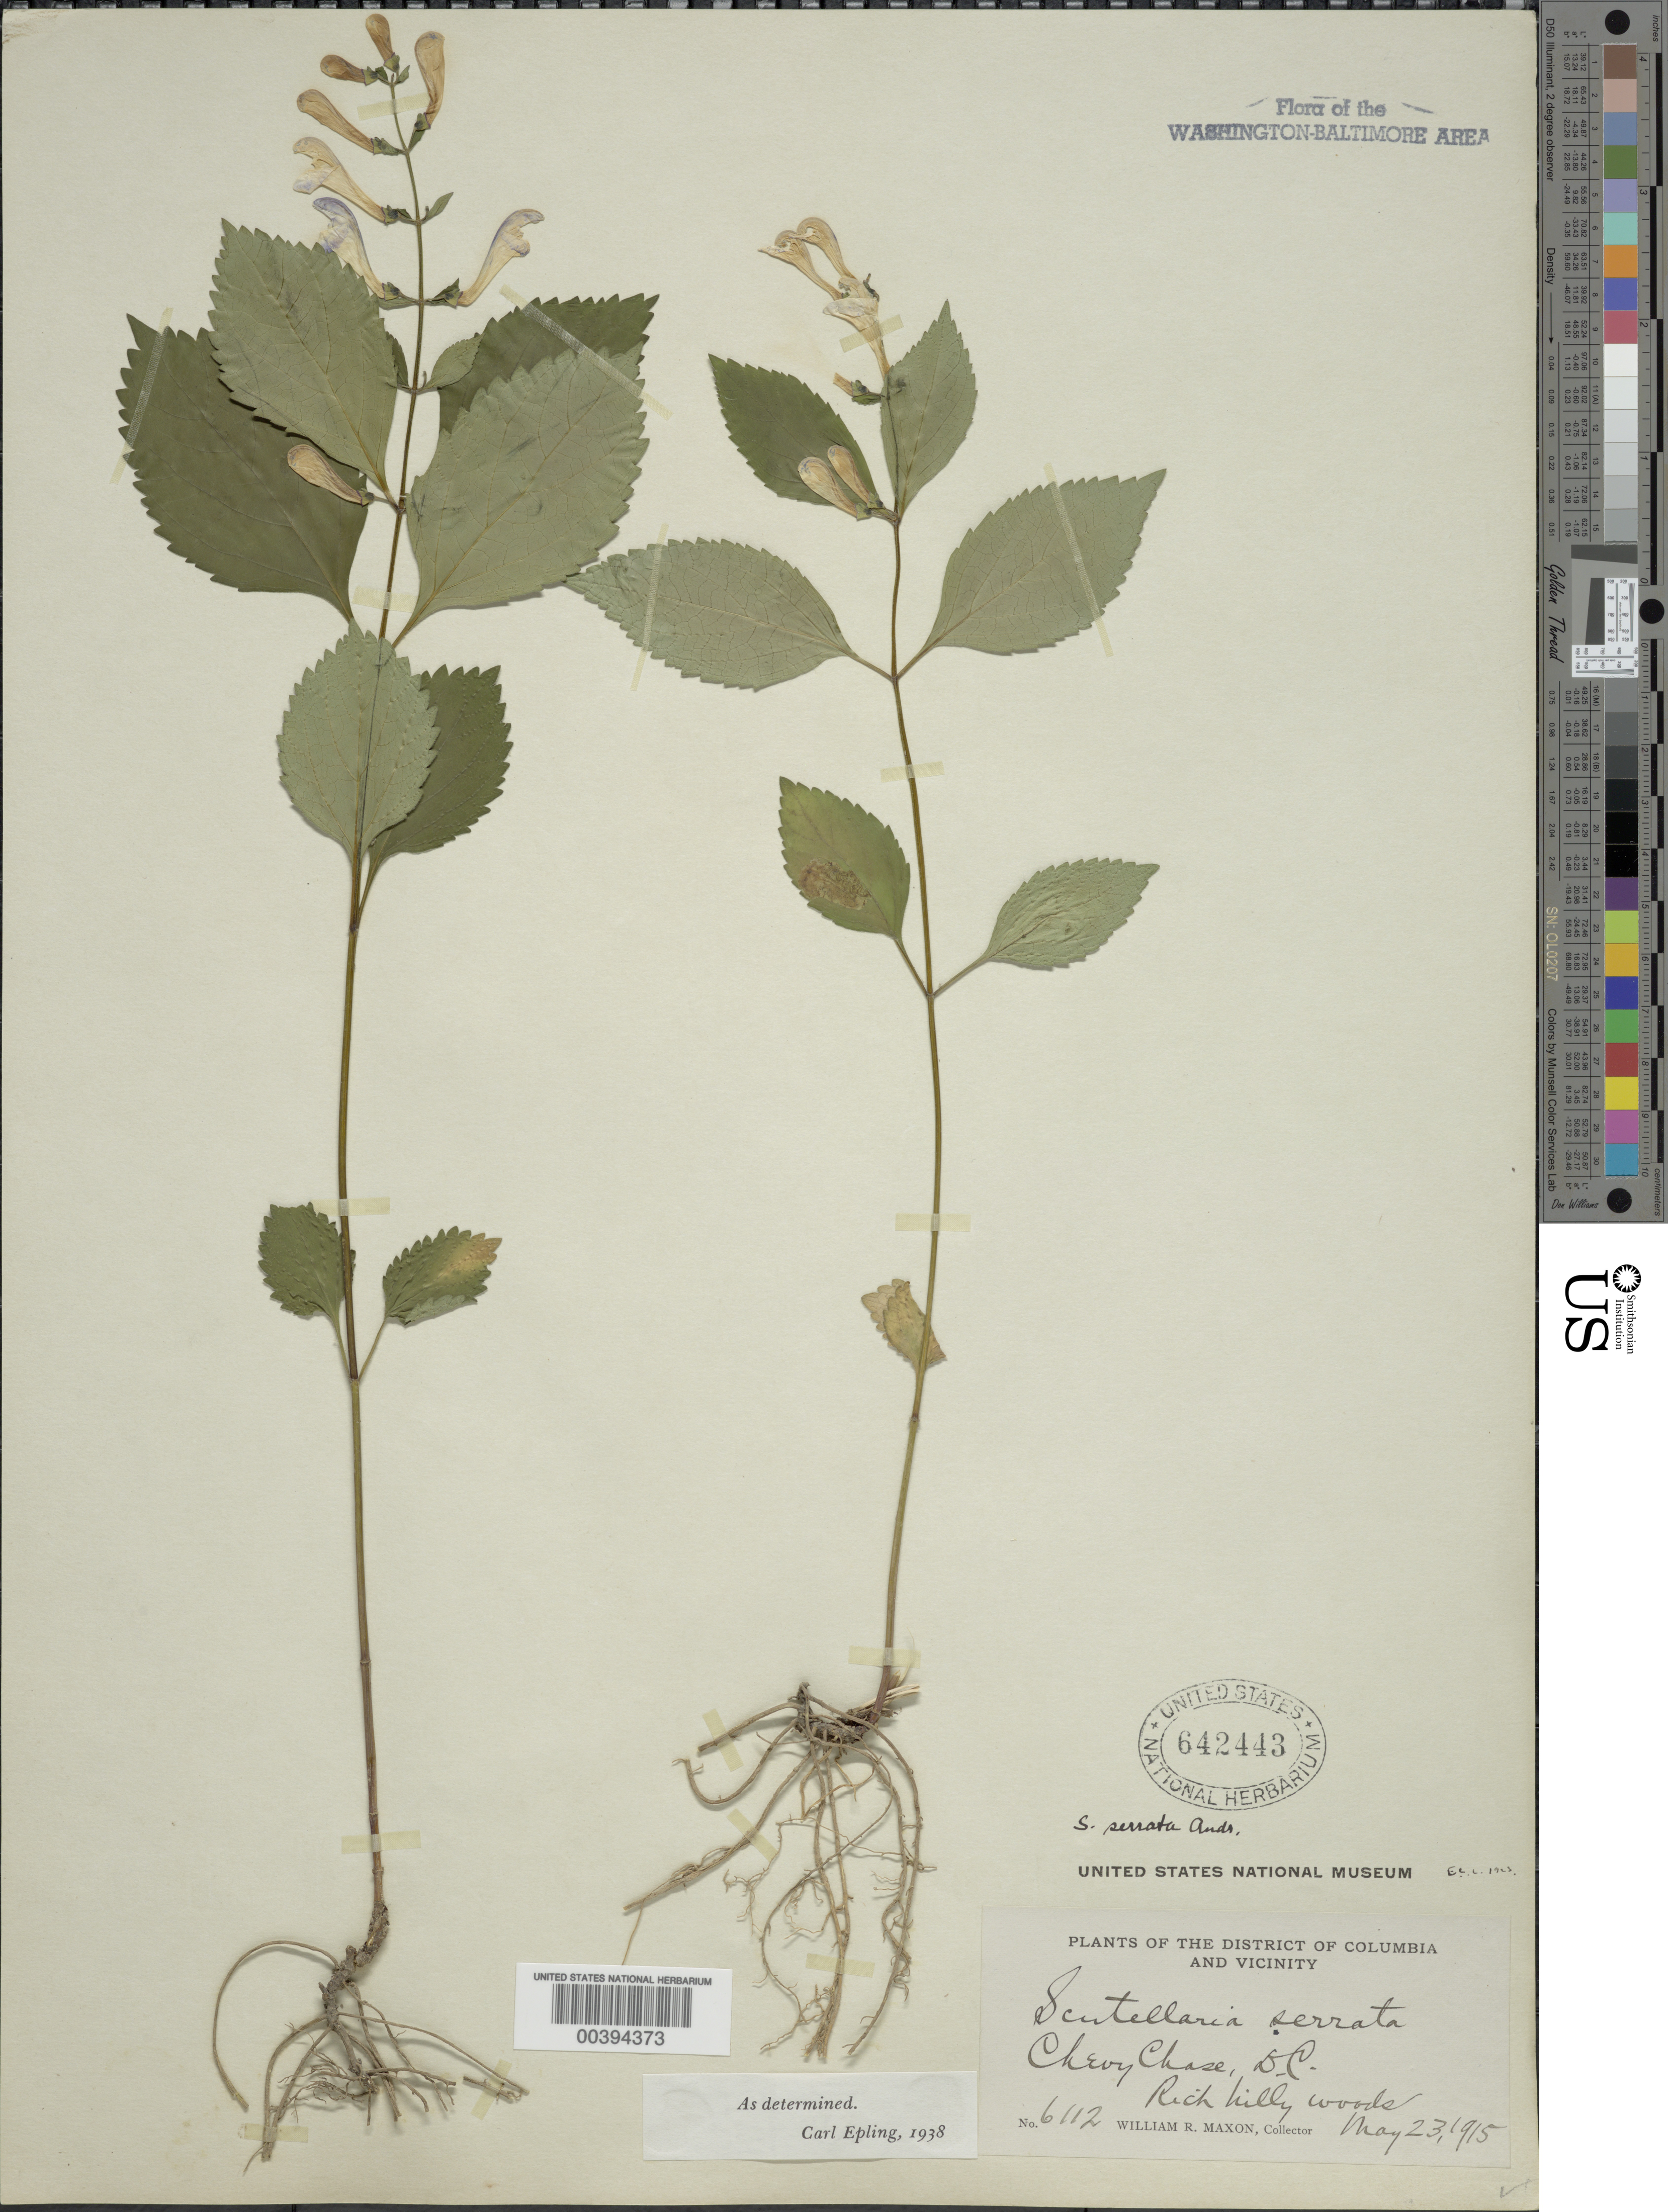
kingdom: Plantae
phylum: Tracheophyta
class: Magnoliopsida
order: Lamiales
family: Lamiaceae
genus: Scutellaria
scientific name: Scutellaria serrata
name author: Andrews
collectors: W. R. Maxon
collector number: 6112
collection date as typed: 23 May 1915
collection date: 1915-05-23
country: United States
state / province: District of Columbia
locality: Chevy Chase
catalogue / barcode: US 642443